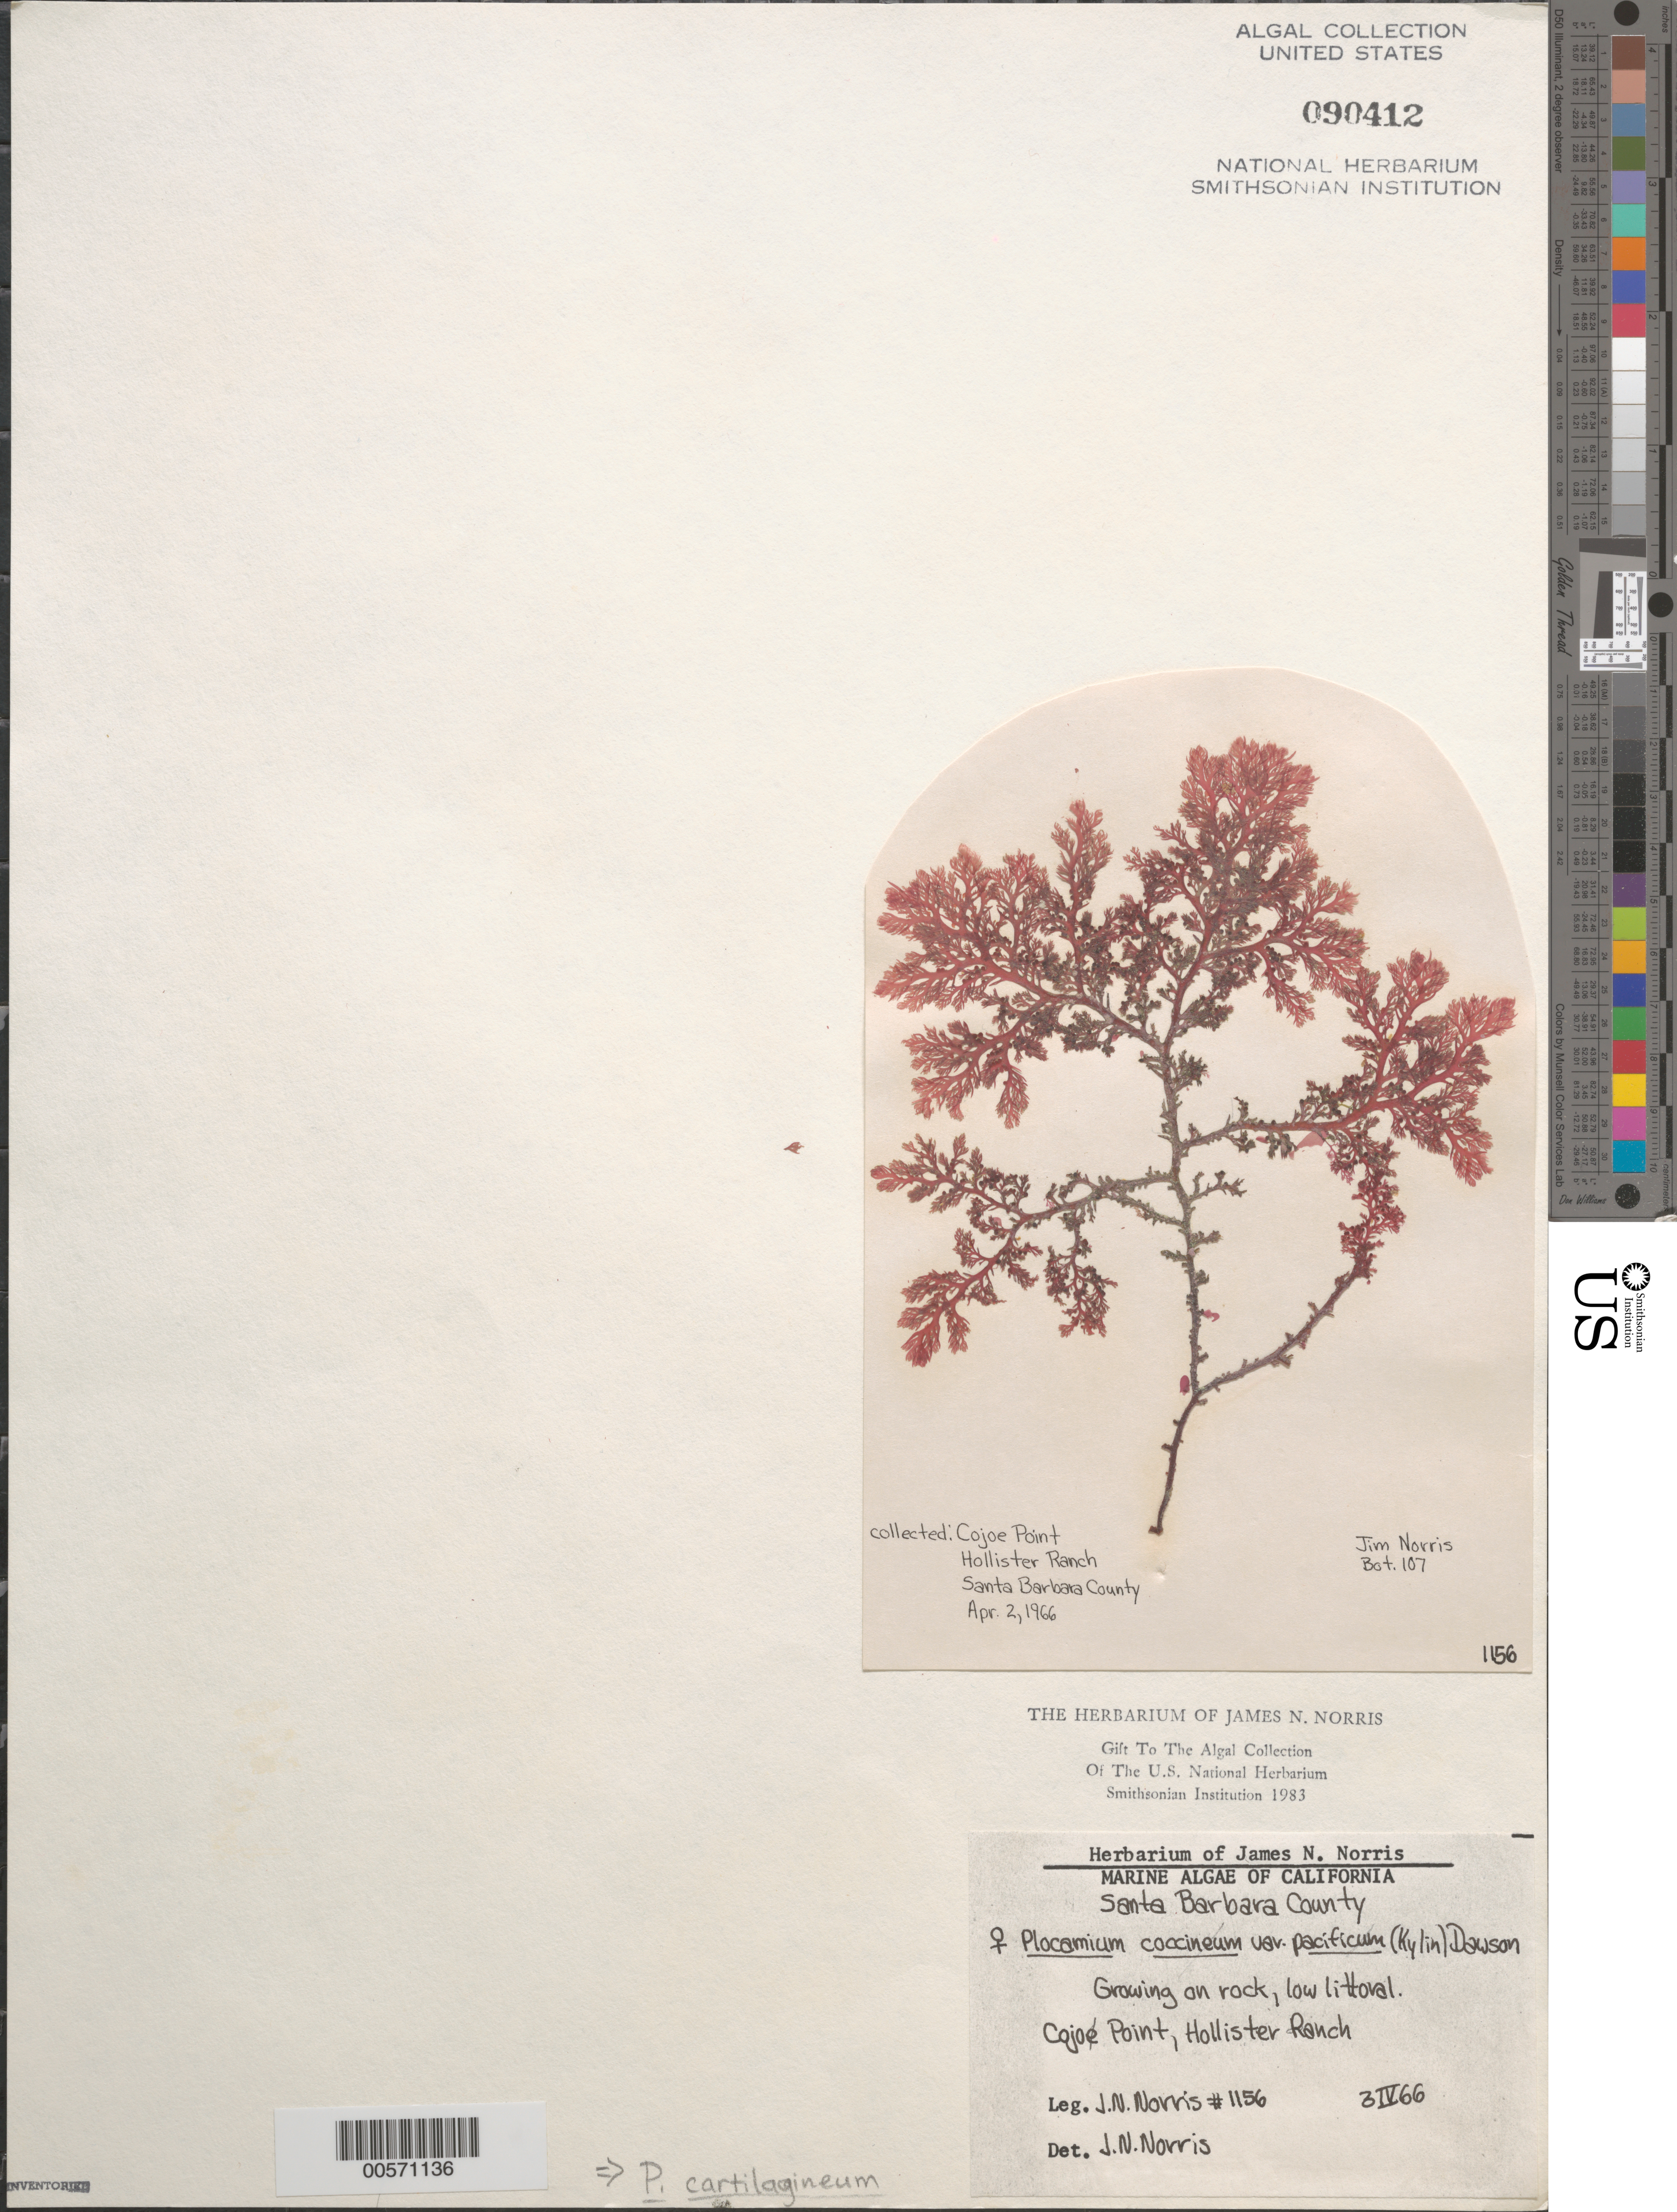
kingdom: Plantae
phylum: Rhodophyta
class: Florideophyceae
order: Plocamiales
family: Plocamiaceae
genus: Plocamium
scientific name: Plocamium cartilagineum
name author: (L.) P.S. Dixon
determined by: Dixon, P. S.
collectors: J. N. Norris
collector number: JN-1156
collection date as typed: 03 Apr 1966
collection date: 1966-04-03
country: United States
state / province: California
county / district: Santa Barbara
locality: Cojo Point, Hollister Ranch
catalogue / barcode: US 90412